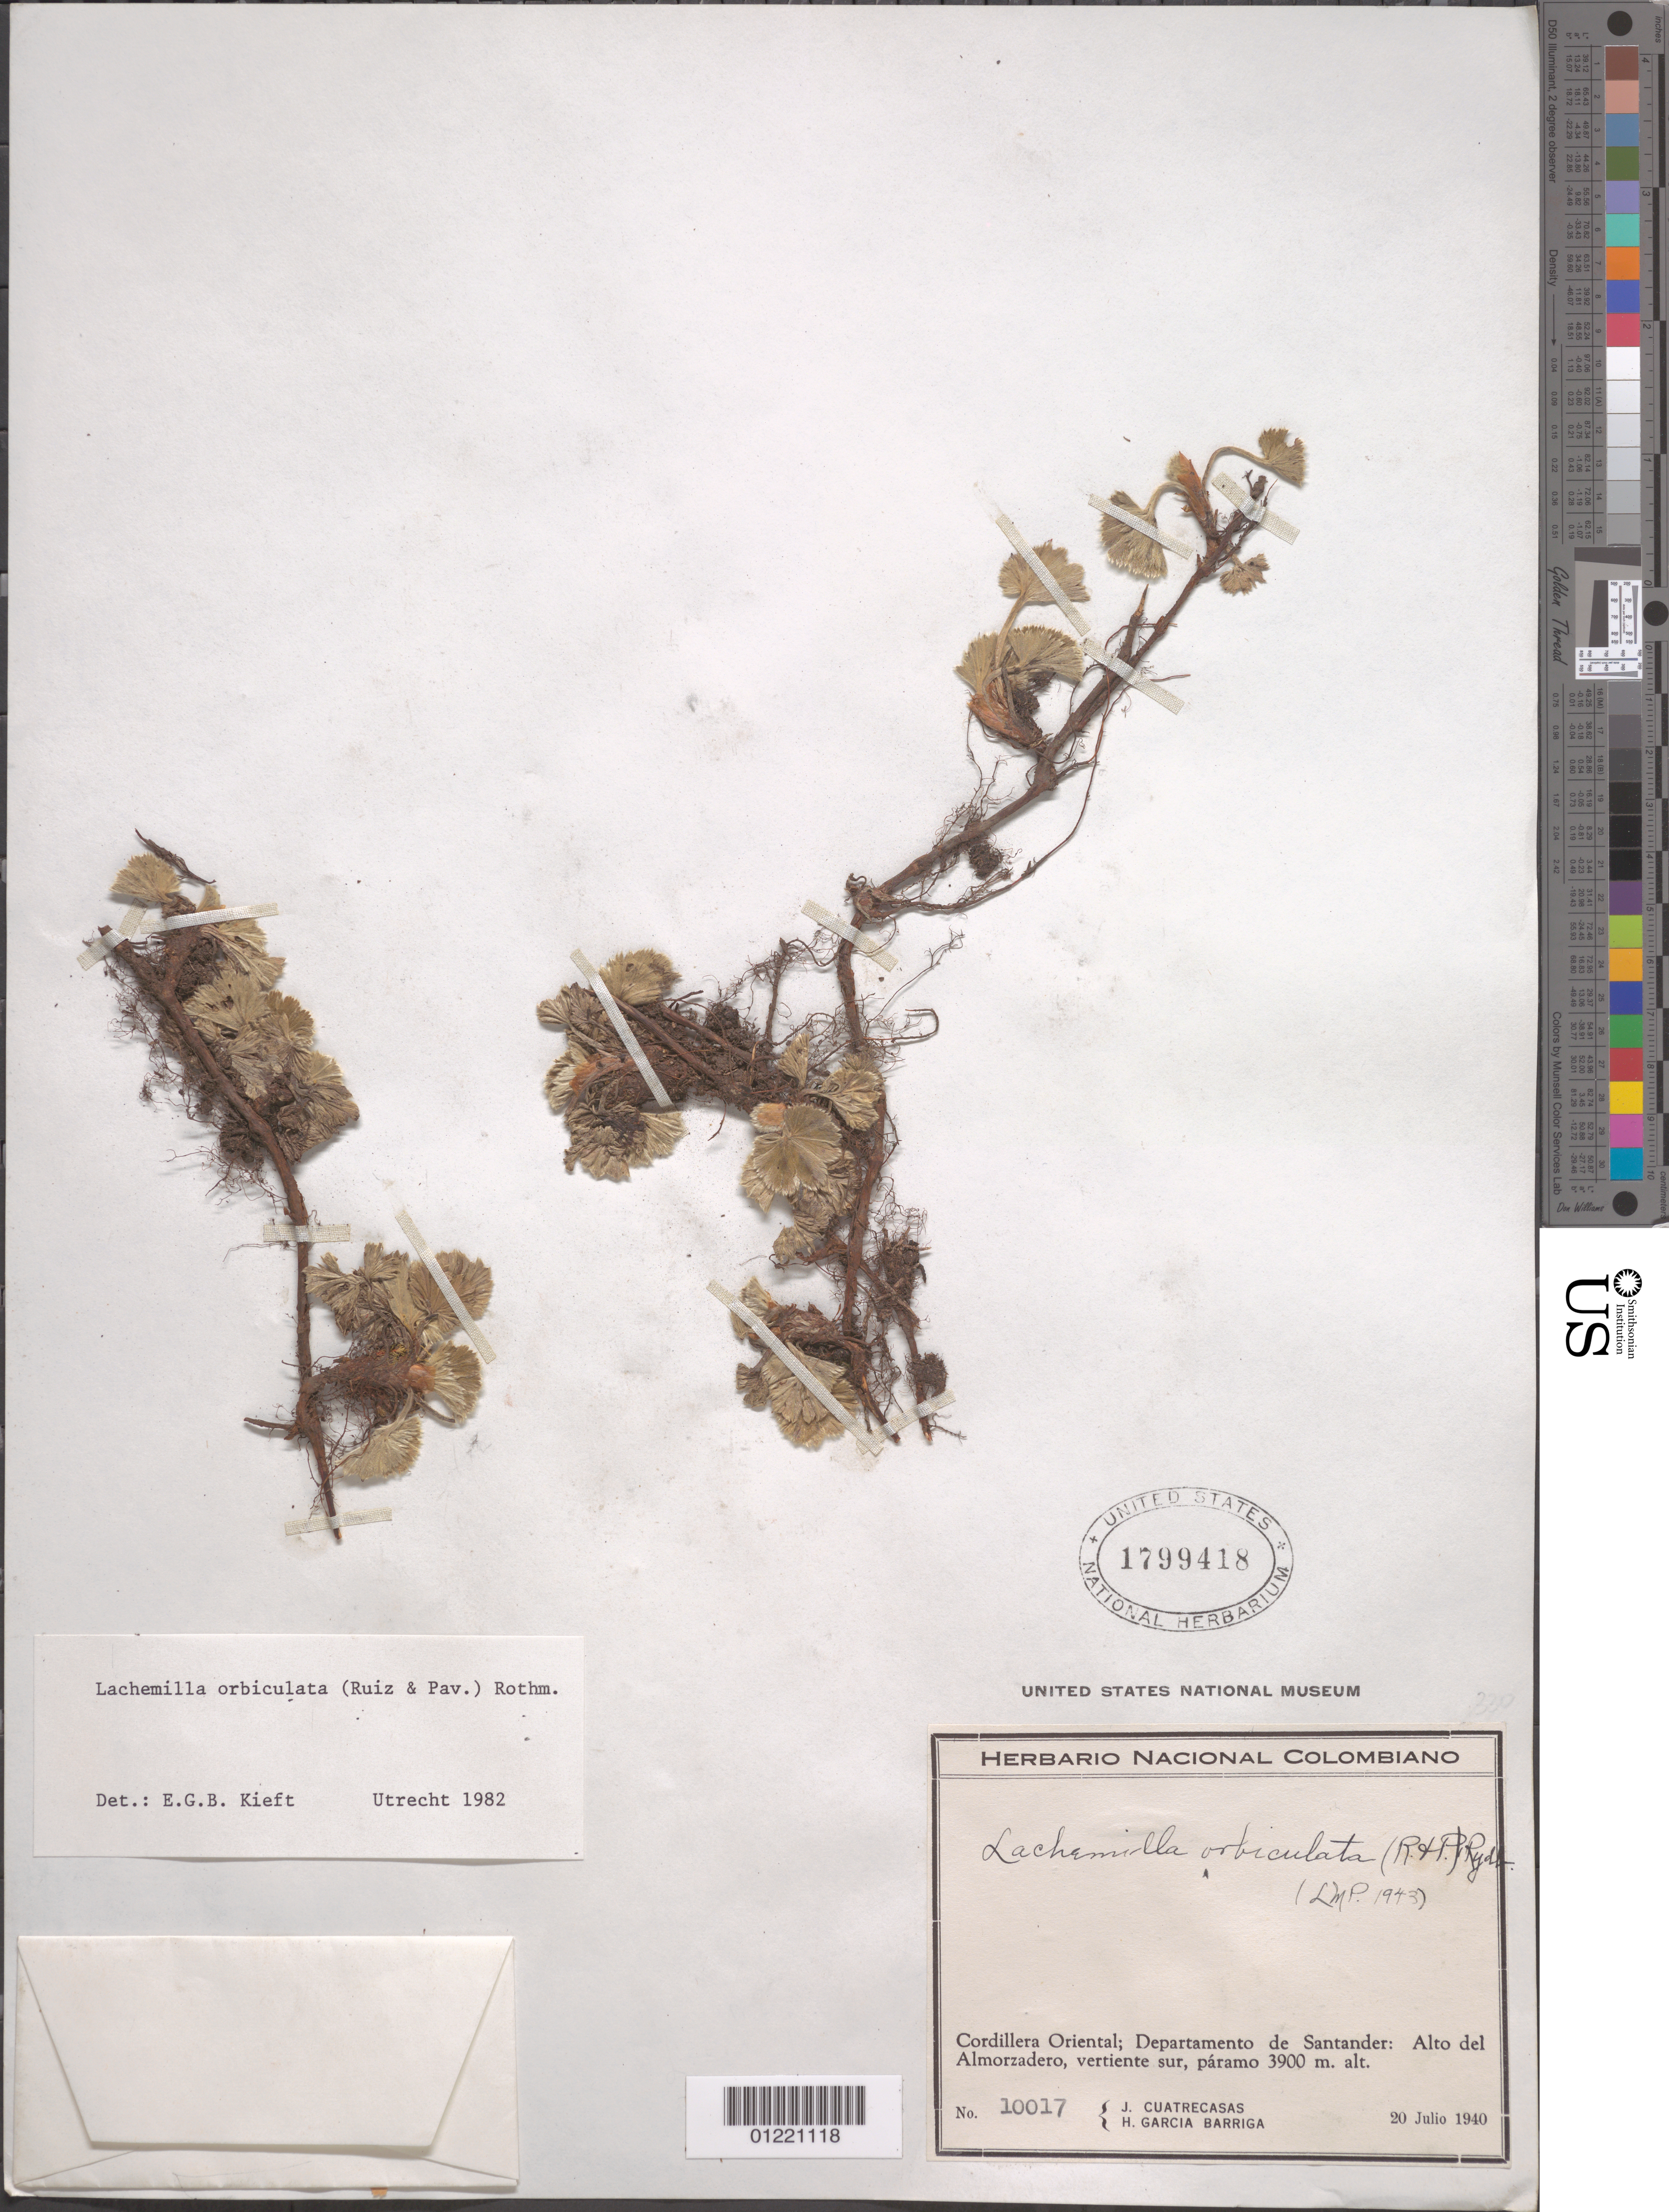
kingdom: Plantae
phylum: Tracheophyta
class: Magnoliopsida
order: Rosales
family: Rosaceae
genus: Lachemilla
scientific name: Lachemilla orbiculata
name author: (Ruiz & Pav.) Rydb.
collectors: J. Cuatrecasas & H. García Barriga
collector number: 10017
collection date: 1940-07-20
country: Colombia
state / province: Santander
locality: Alto del Almorzadero, vertiente sur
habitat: paramo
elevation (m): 3900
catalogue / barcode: US 1799418